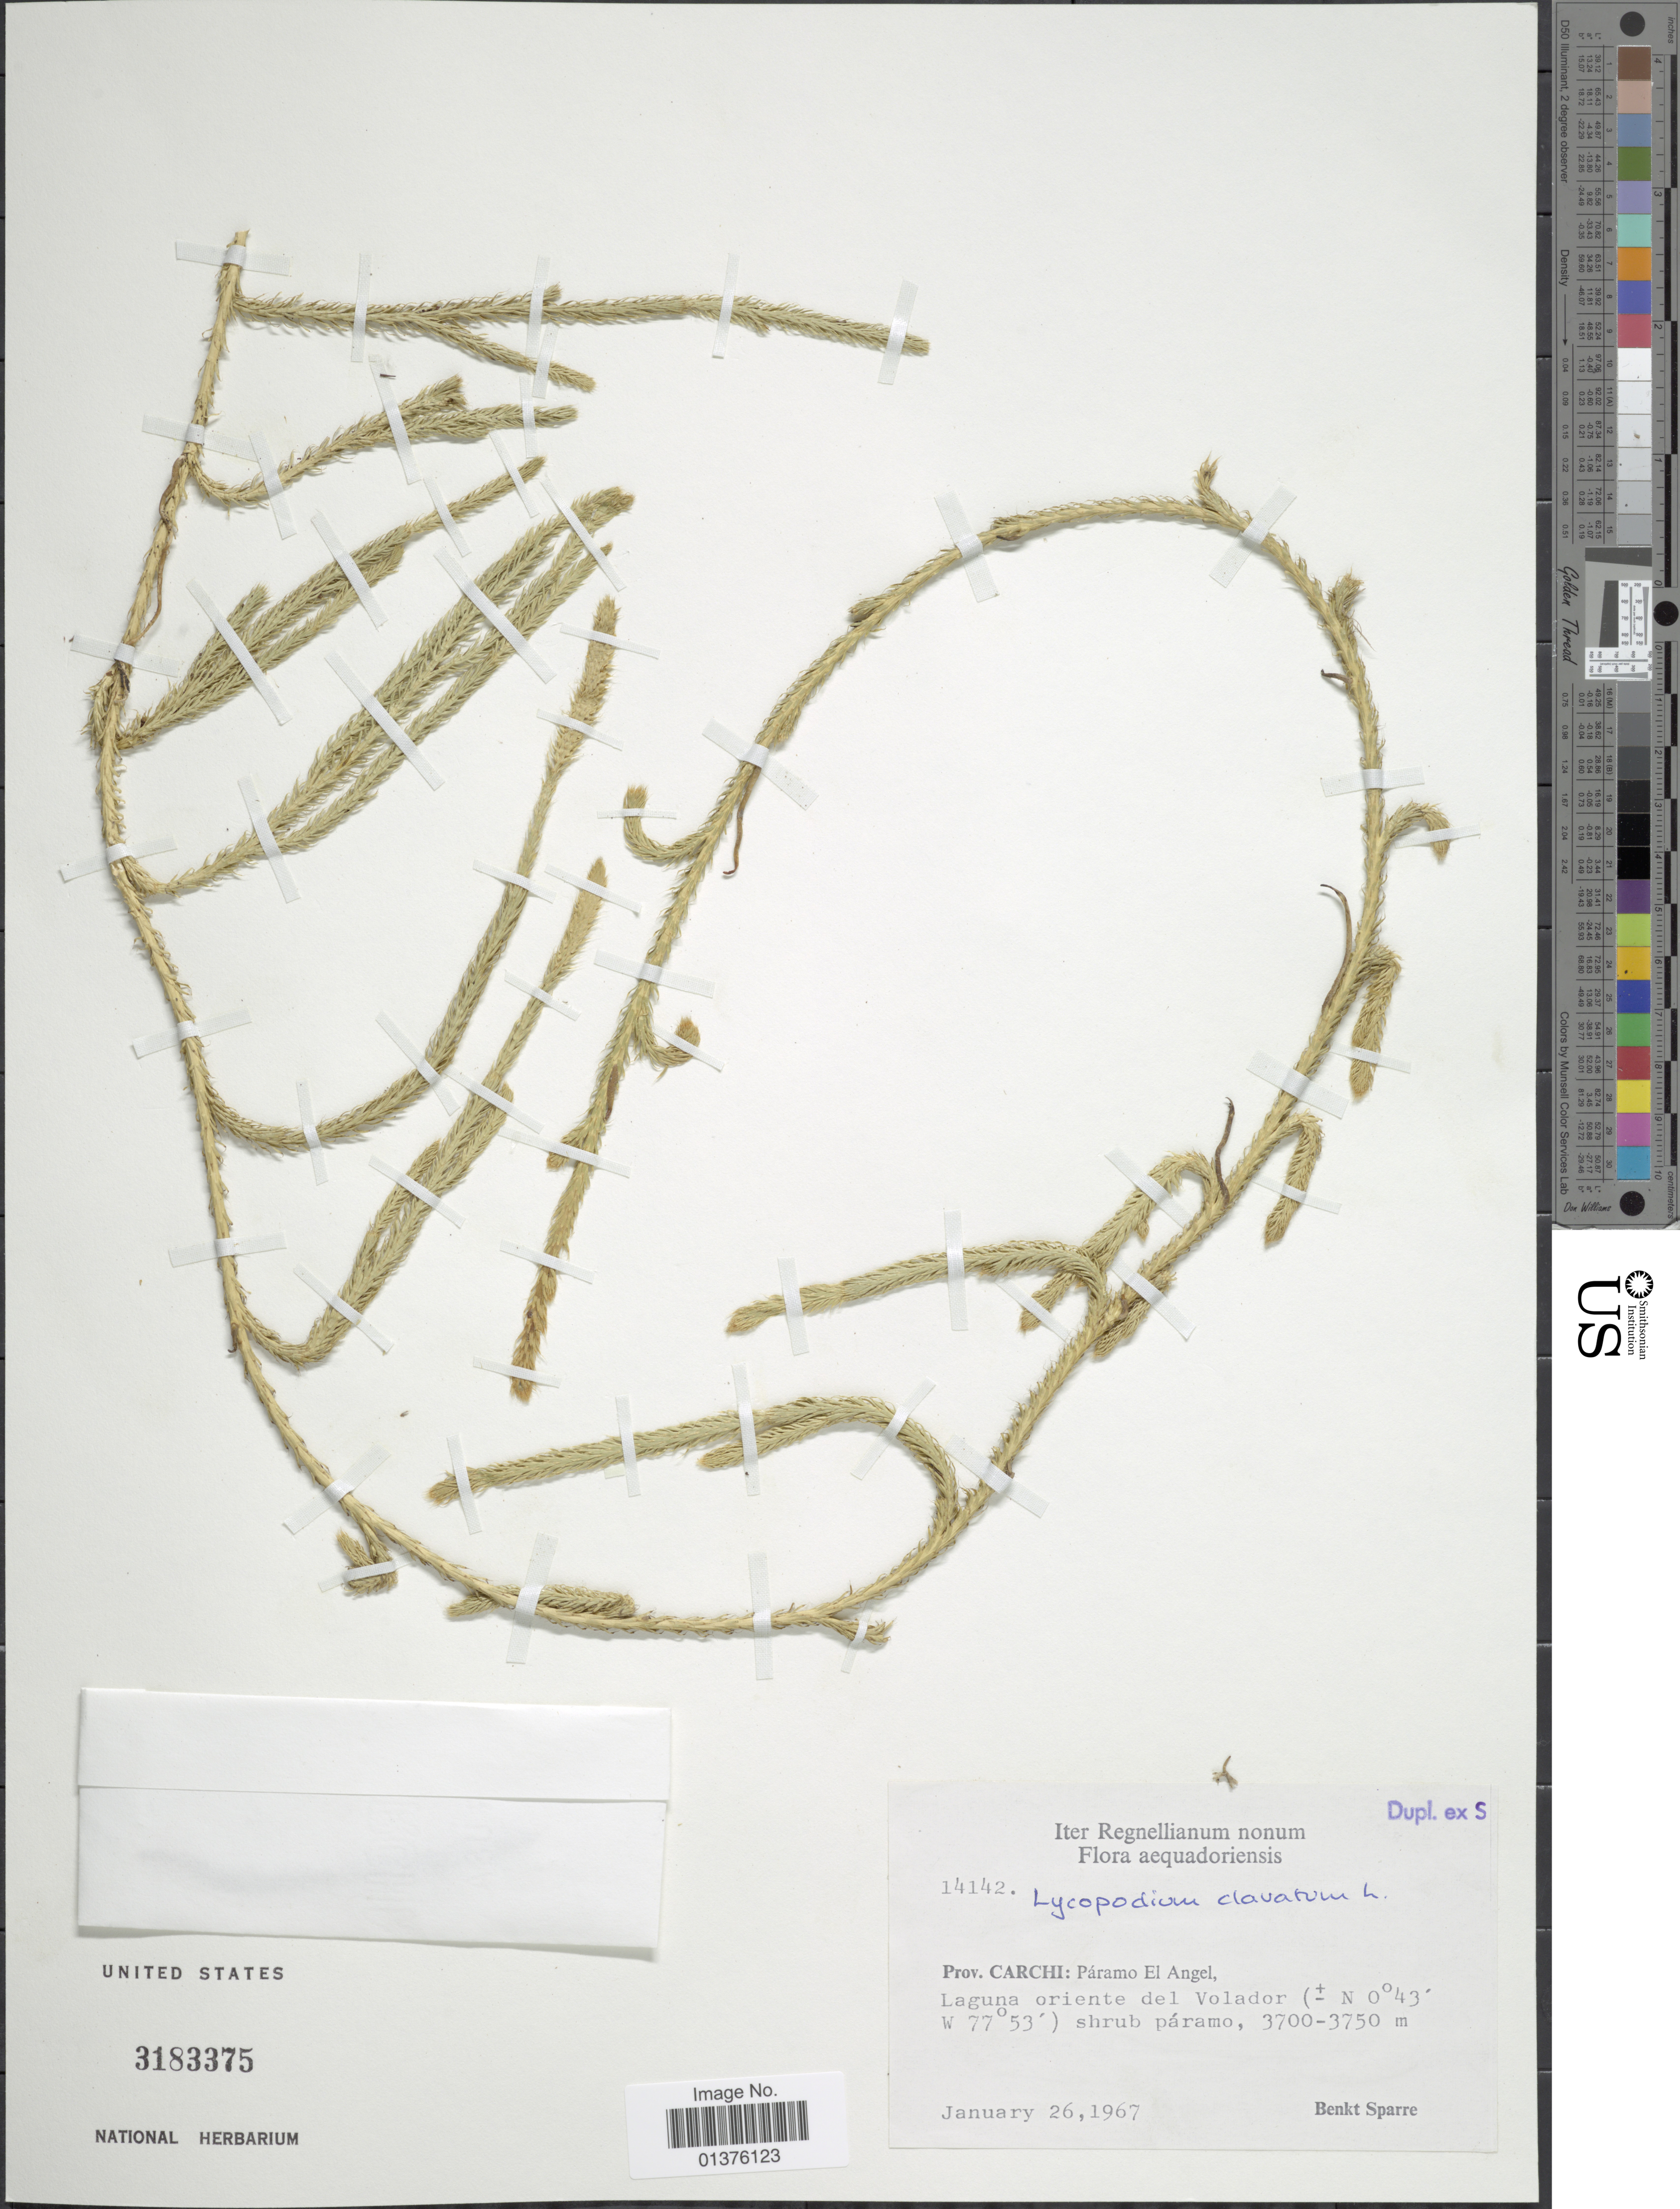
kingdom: Plantae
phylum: Tracheophyta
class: Lycopodiopsida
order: Lycopodiales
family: Lycopodiaceae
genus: Lycopodium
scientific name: Lycopodium clavatum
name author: L.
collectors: B. Sparre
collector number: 14142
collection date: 1967-01-26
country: Ecuador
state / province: Carchi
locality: Páramo El Angel, Laguna oriente del Volador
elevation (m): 3700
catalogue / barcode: US 3183375